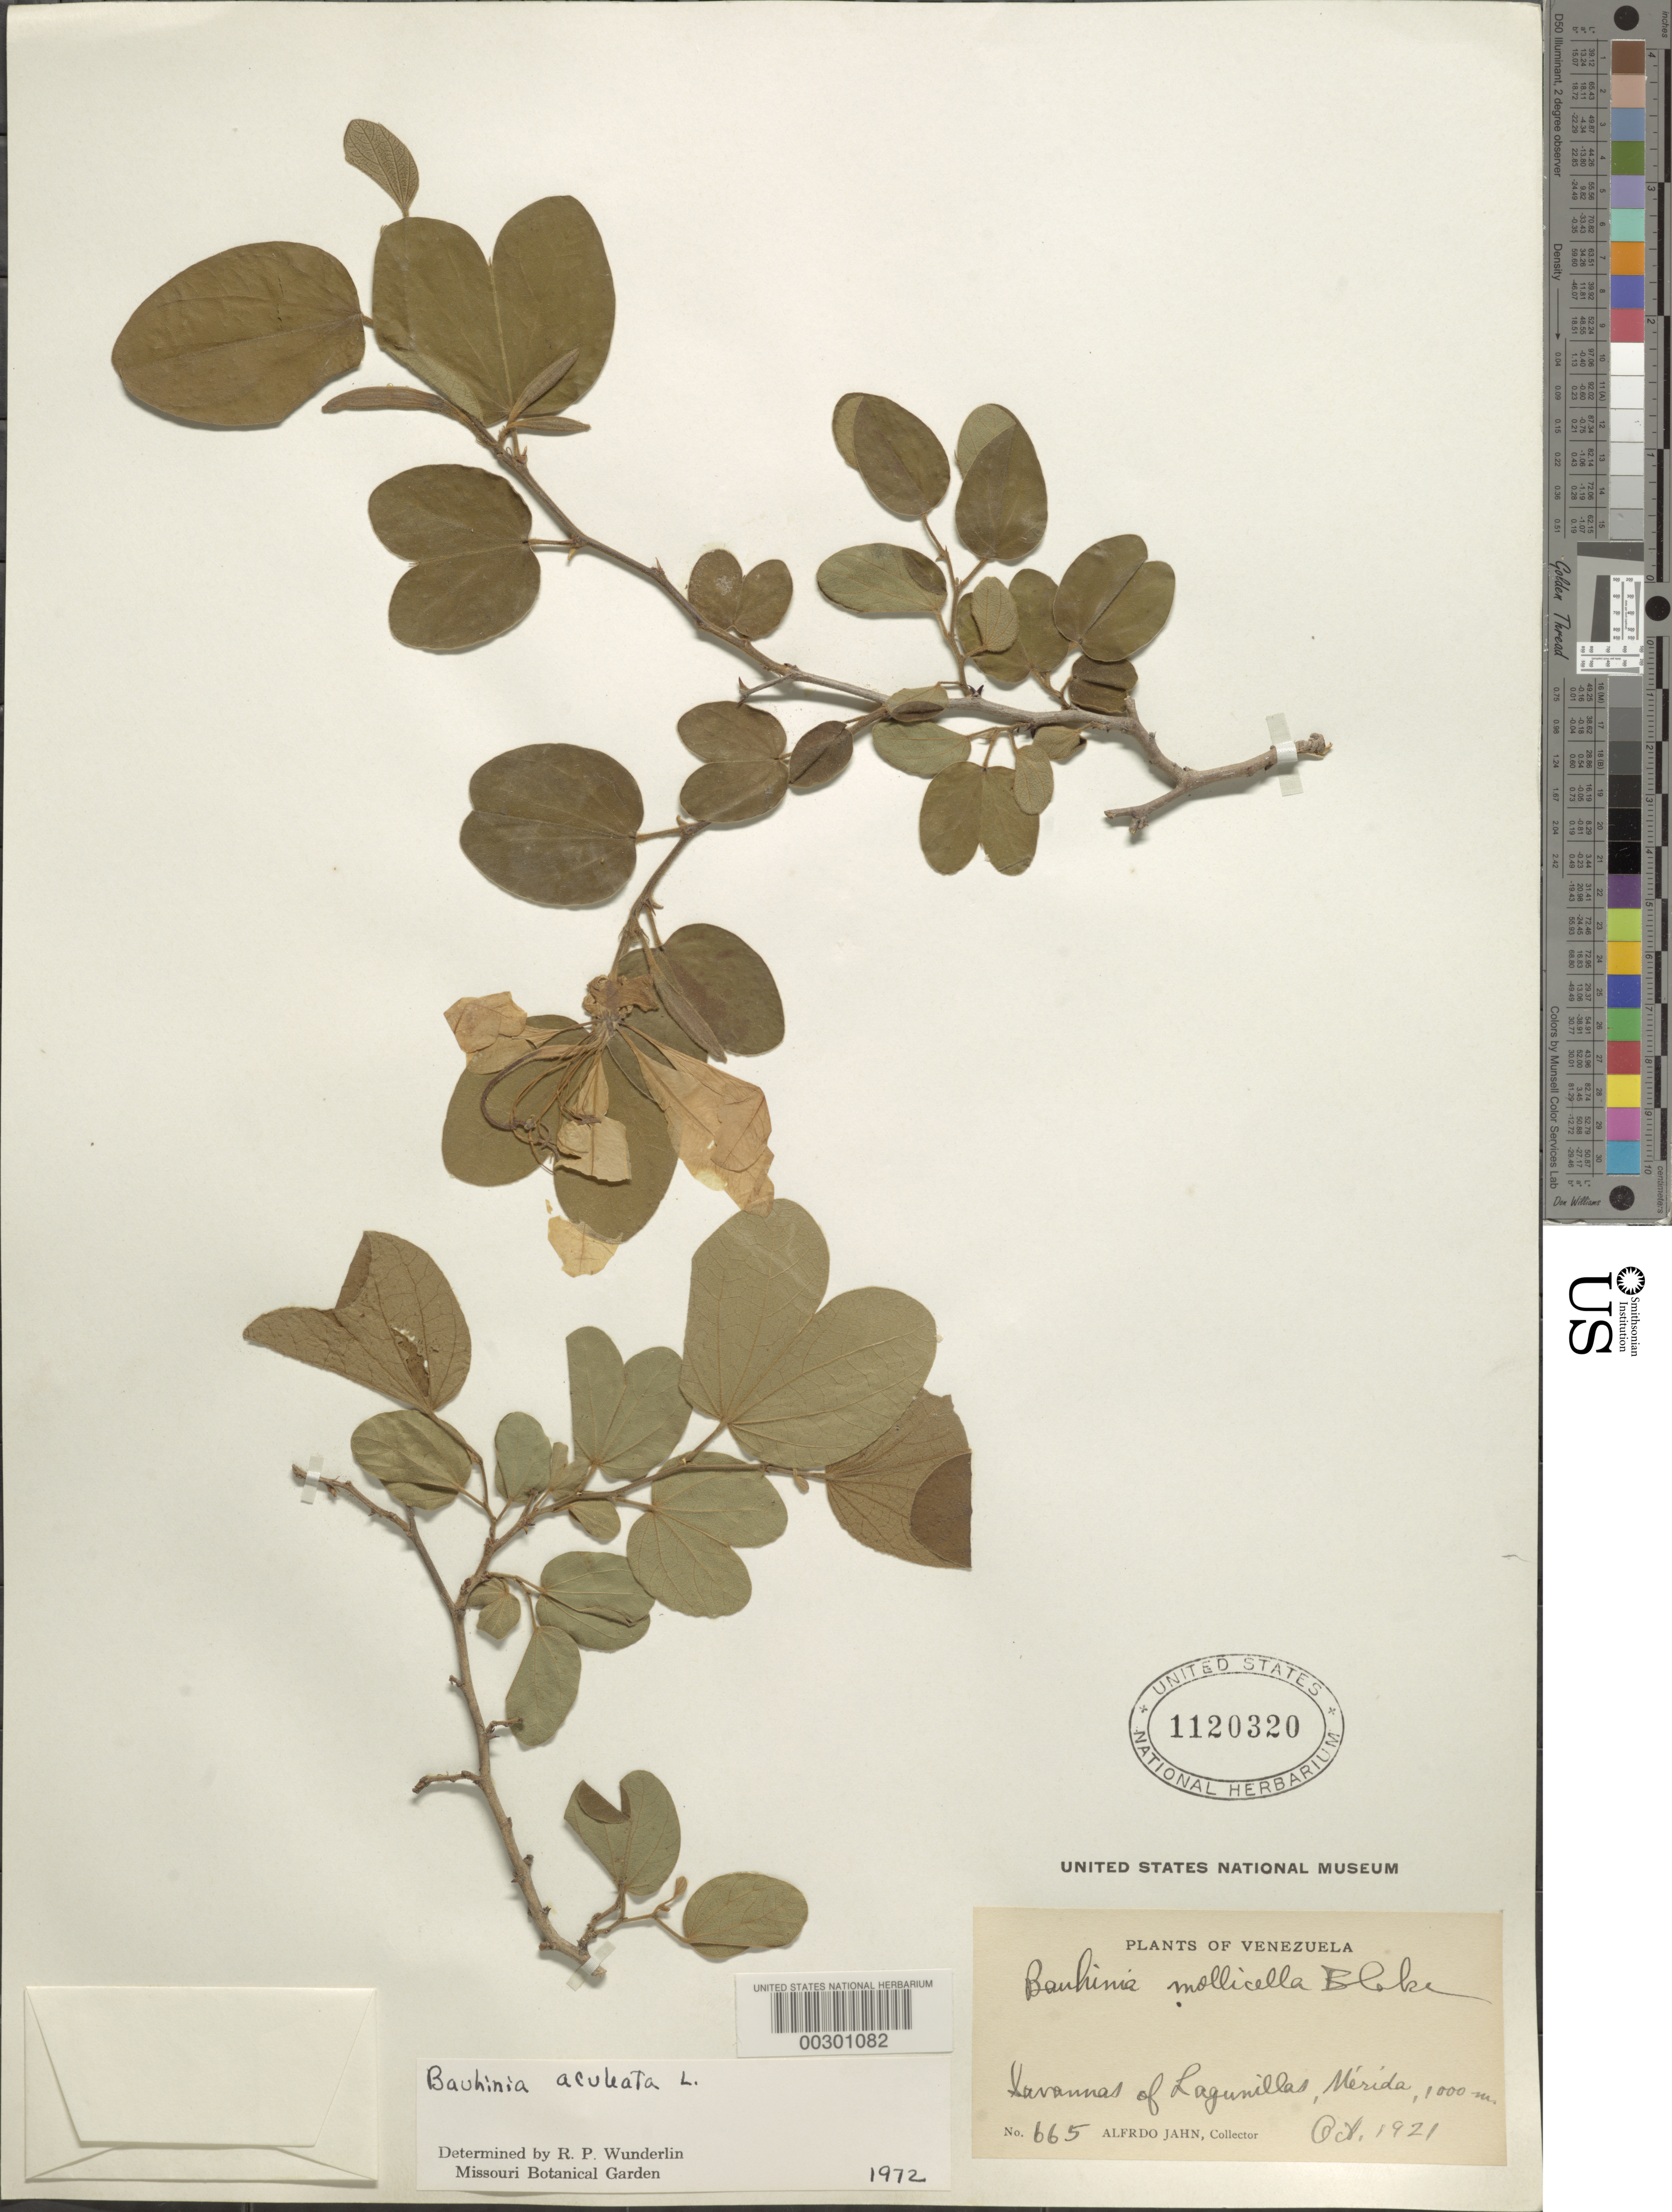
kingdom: Plantae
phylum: Tracheophyta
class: Magnoliopsida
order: Fabales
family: Fabaceae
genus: Bauhinia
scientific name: Bauhinia aculeata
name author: L.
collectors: A. Jahn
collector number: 665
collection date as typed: Oct 1921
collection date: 1921-10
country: Venezuela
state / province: Mérida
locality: Lagunillas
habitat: Savannas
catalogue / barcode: US 1120320